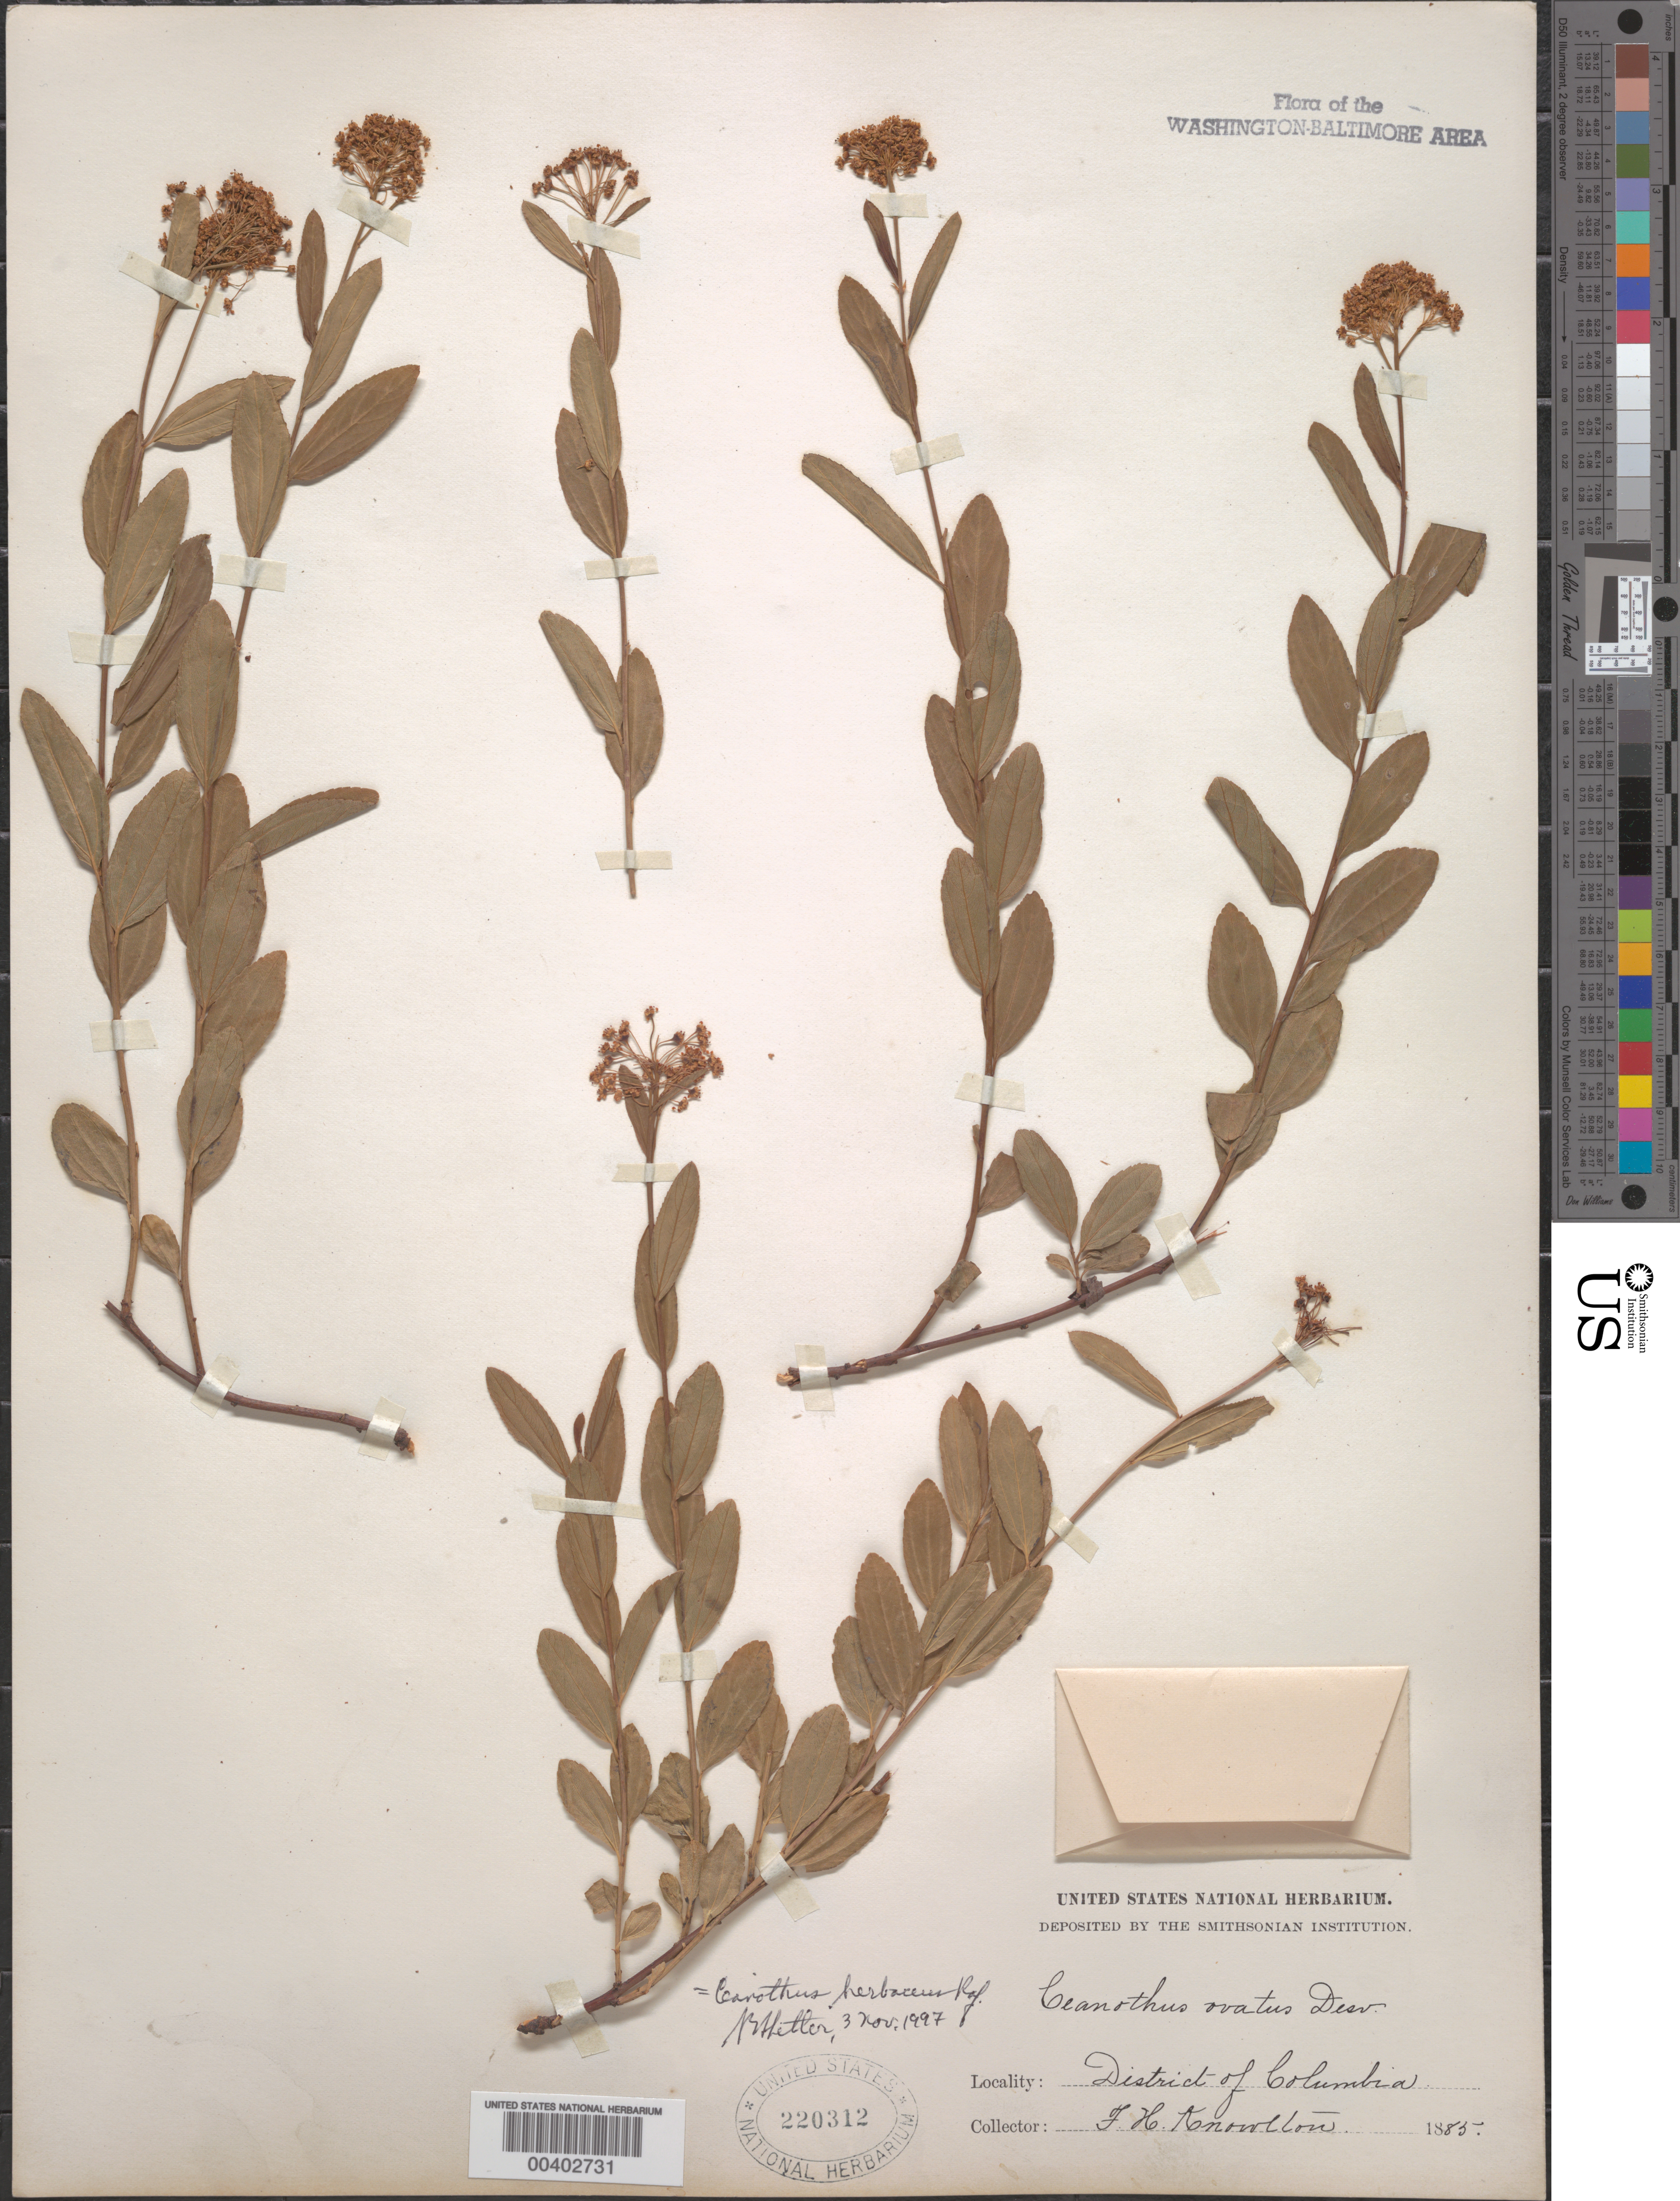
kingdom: Plantae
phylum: Tracheophyta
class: Magnoliopsida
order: Rosales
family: Rhamnaceae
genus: Ceanothus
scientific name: Ceanothus herbaceus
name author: Raf.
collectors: F. H. Knowlton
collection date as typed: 1885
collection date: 1885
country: United States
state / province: District of Columbia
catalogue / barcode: US 220312